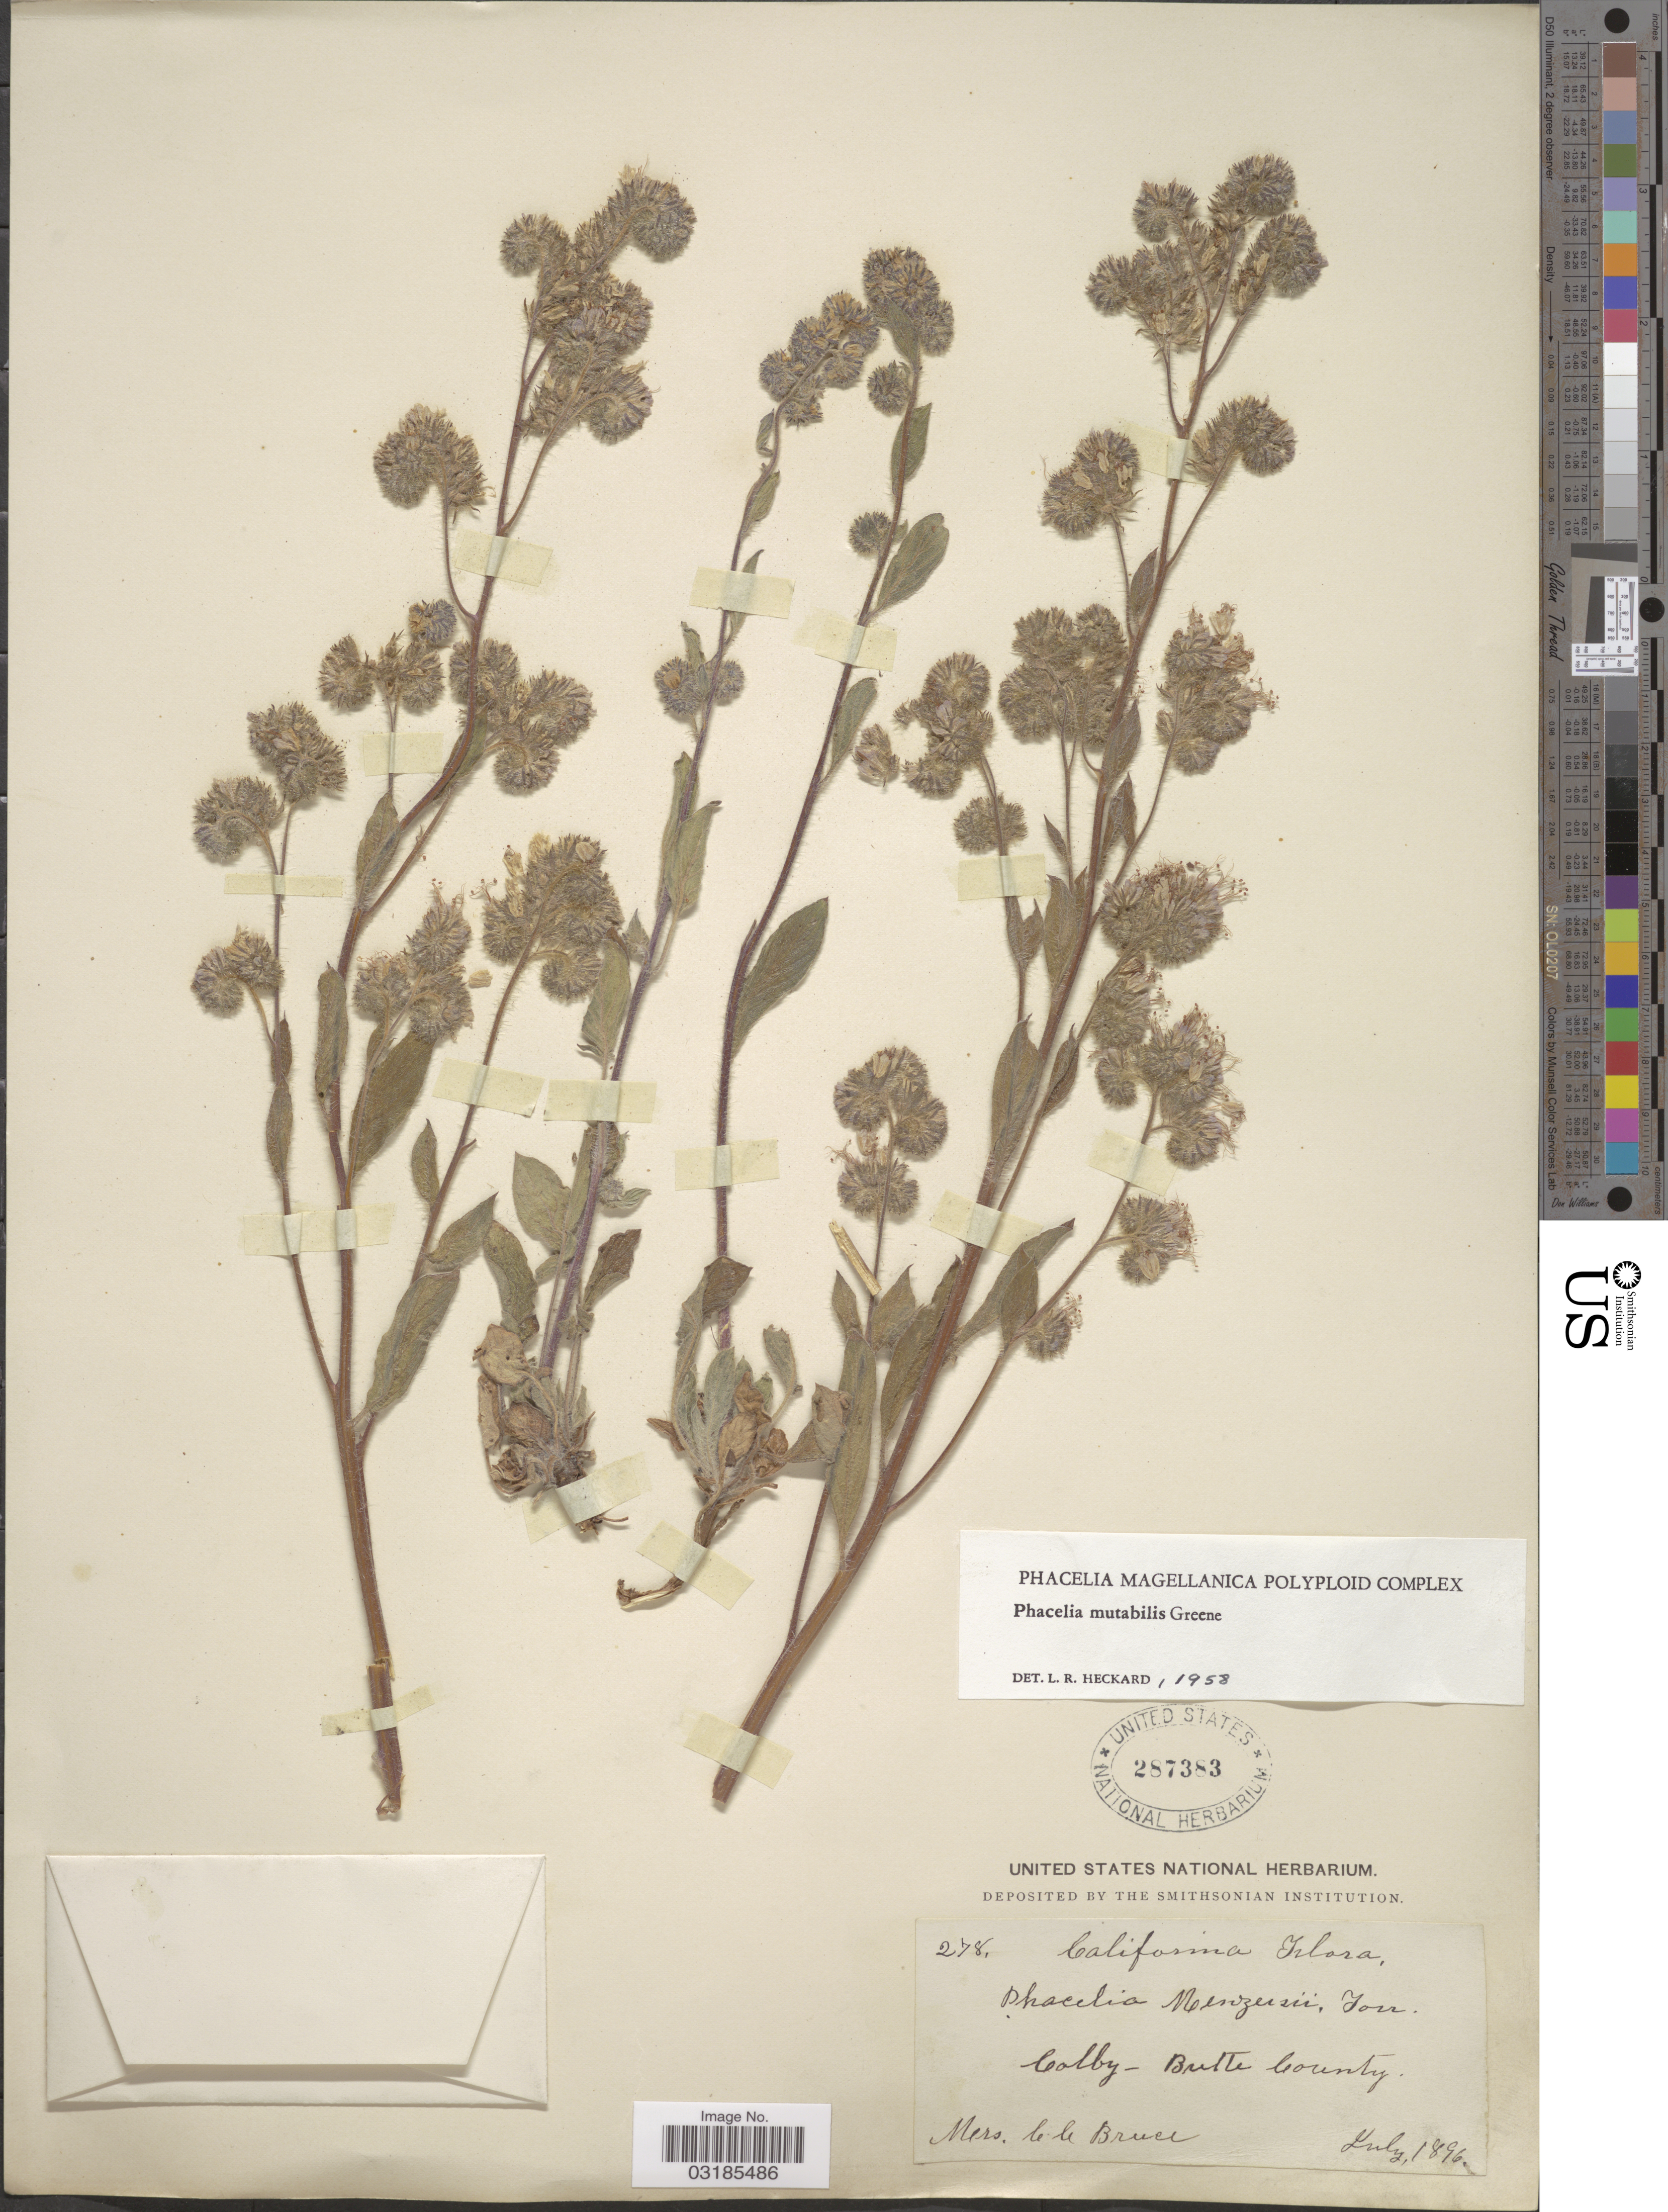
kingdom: Plantae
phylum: Tracheophyta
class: Magnoliopsida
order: Boraginales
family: Hydrophyllaceae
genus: Phacelia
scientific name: Phacelia mutabilis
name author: Greene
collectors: C. Bruce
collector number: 278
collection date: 1896-07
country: United States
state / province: California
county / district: Butte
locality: Colby - Butte County.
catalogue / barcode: US 287383